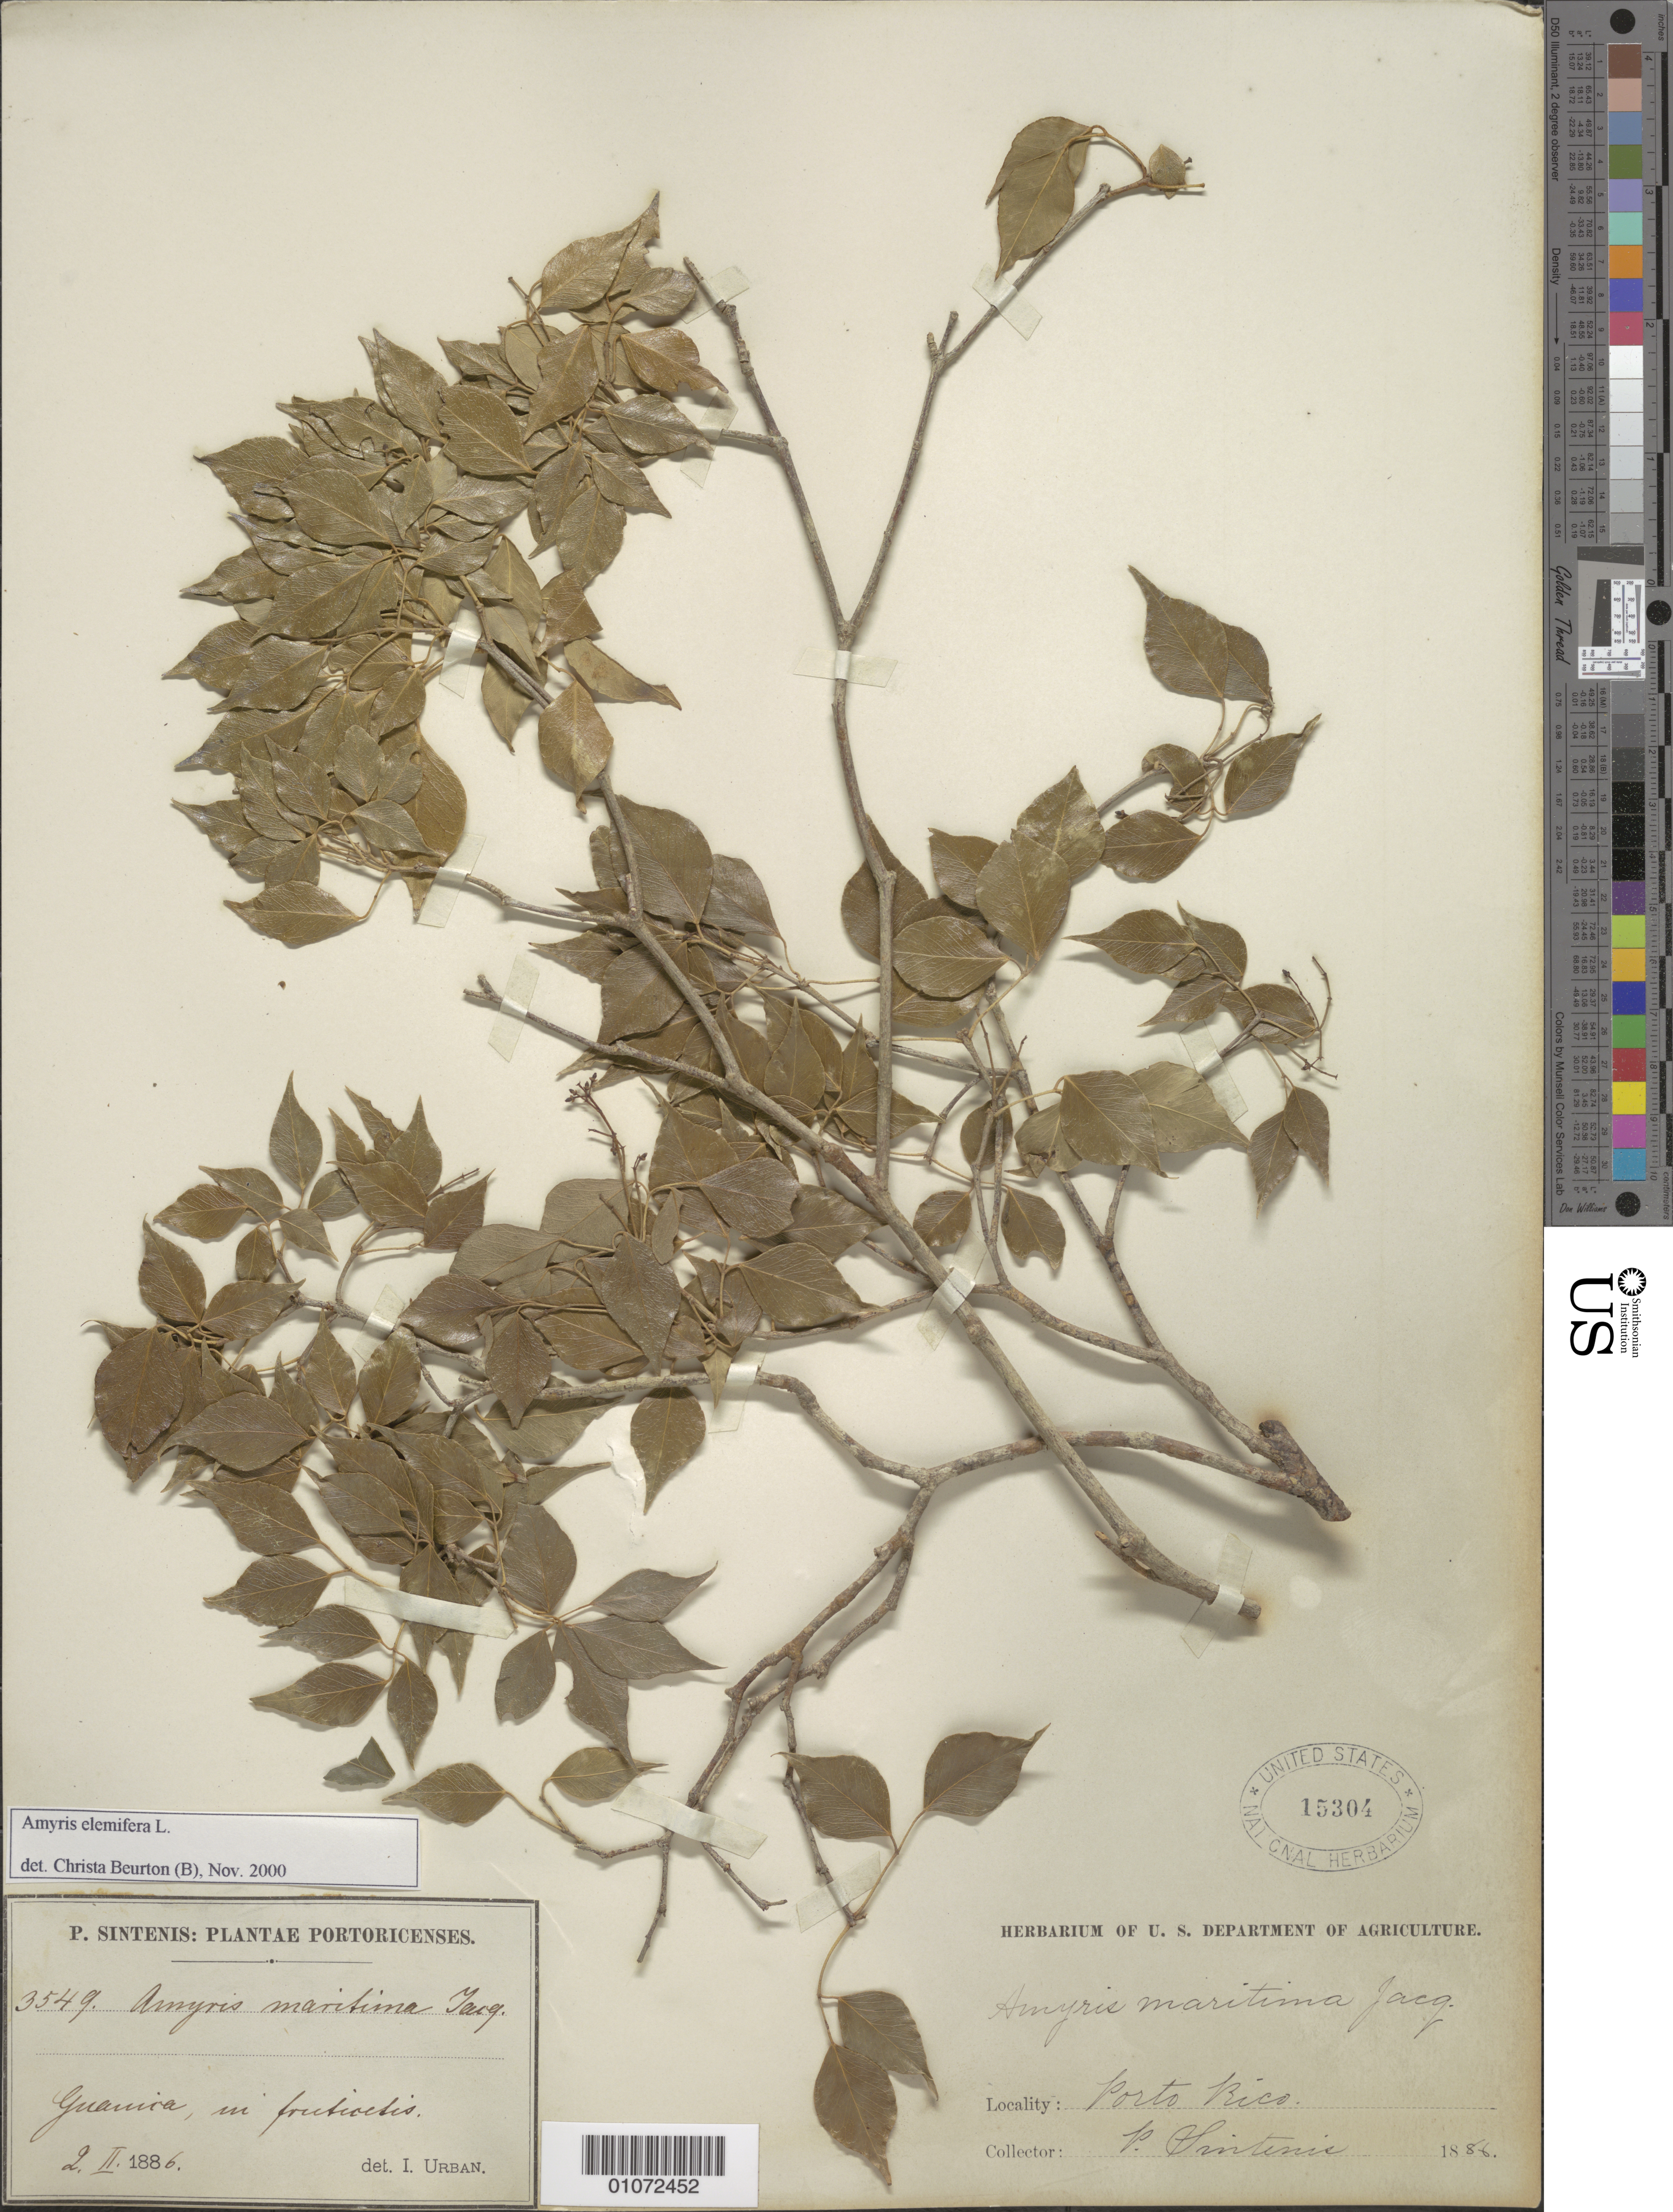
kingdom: Plantae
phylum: Tracheophyta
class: Magnoliopsida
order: Sapindales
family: Rutaceae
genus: Amyris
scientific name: Amyris elemifera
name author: L.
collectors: P. Sintenis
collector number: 3549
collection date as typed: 1886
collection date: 1886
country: Puerto Rico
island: Puerto Rico I.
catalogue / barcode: US 15304